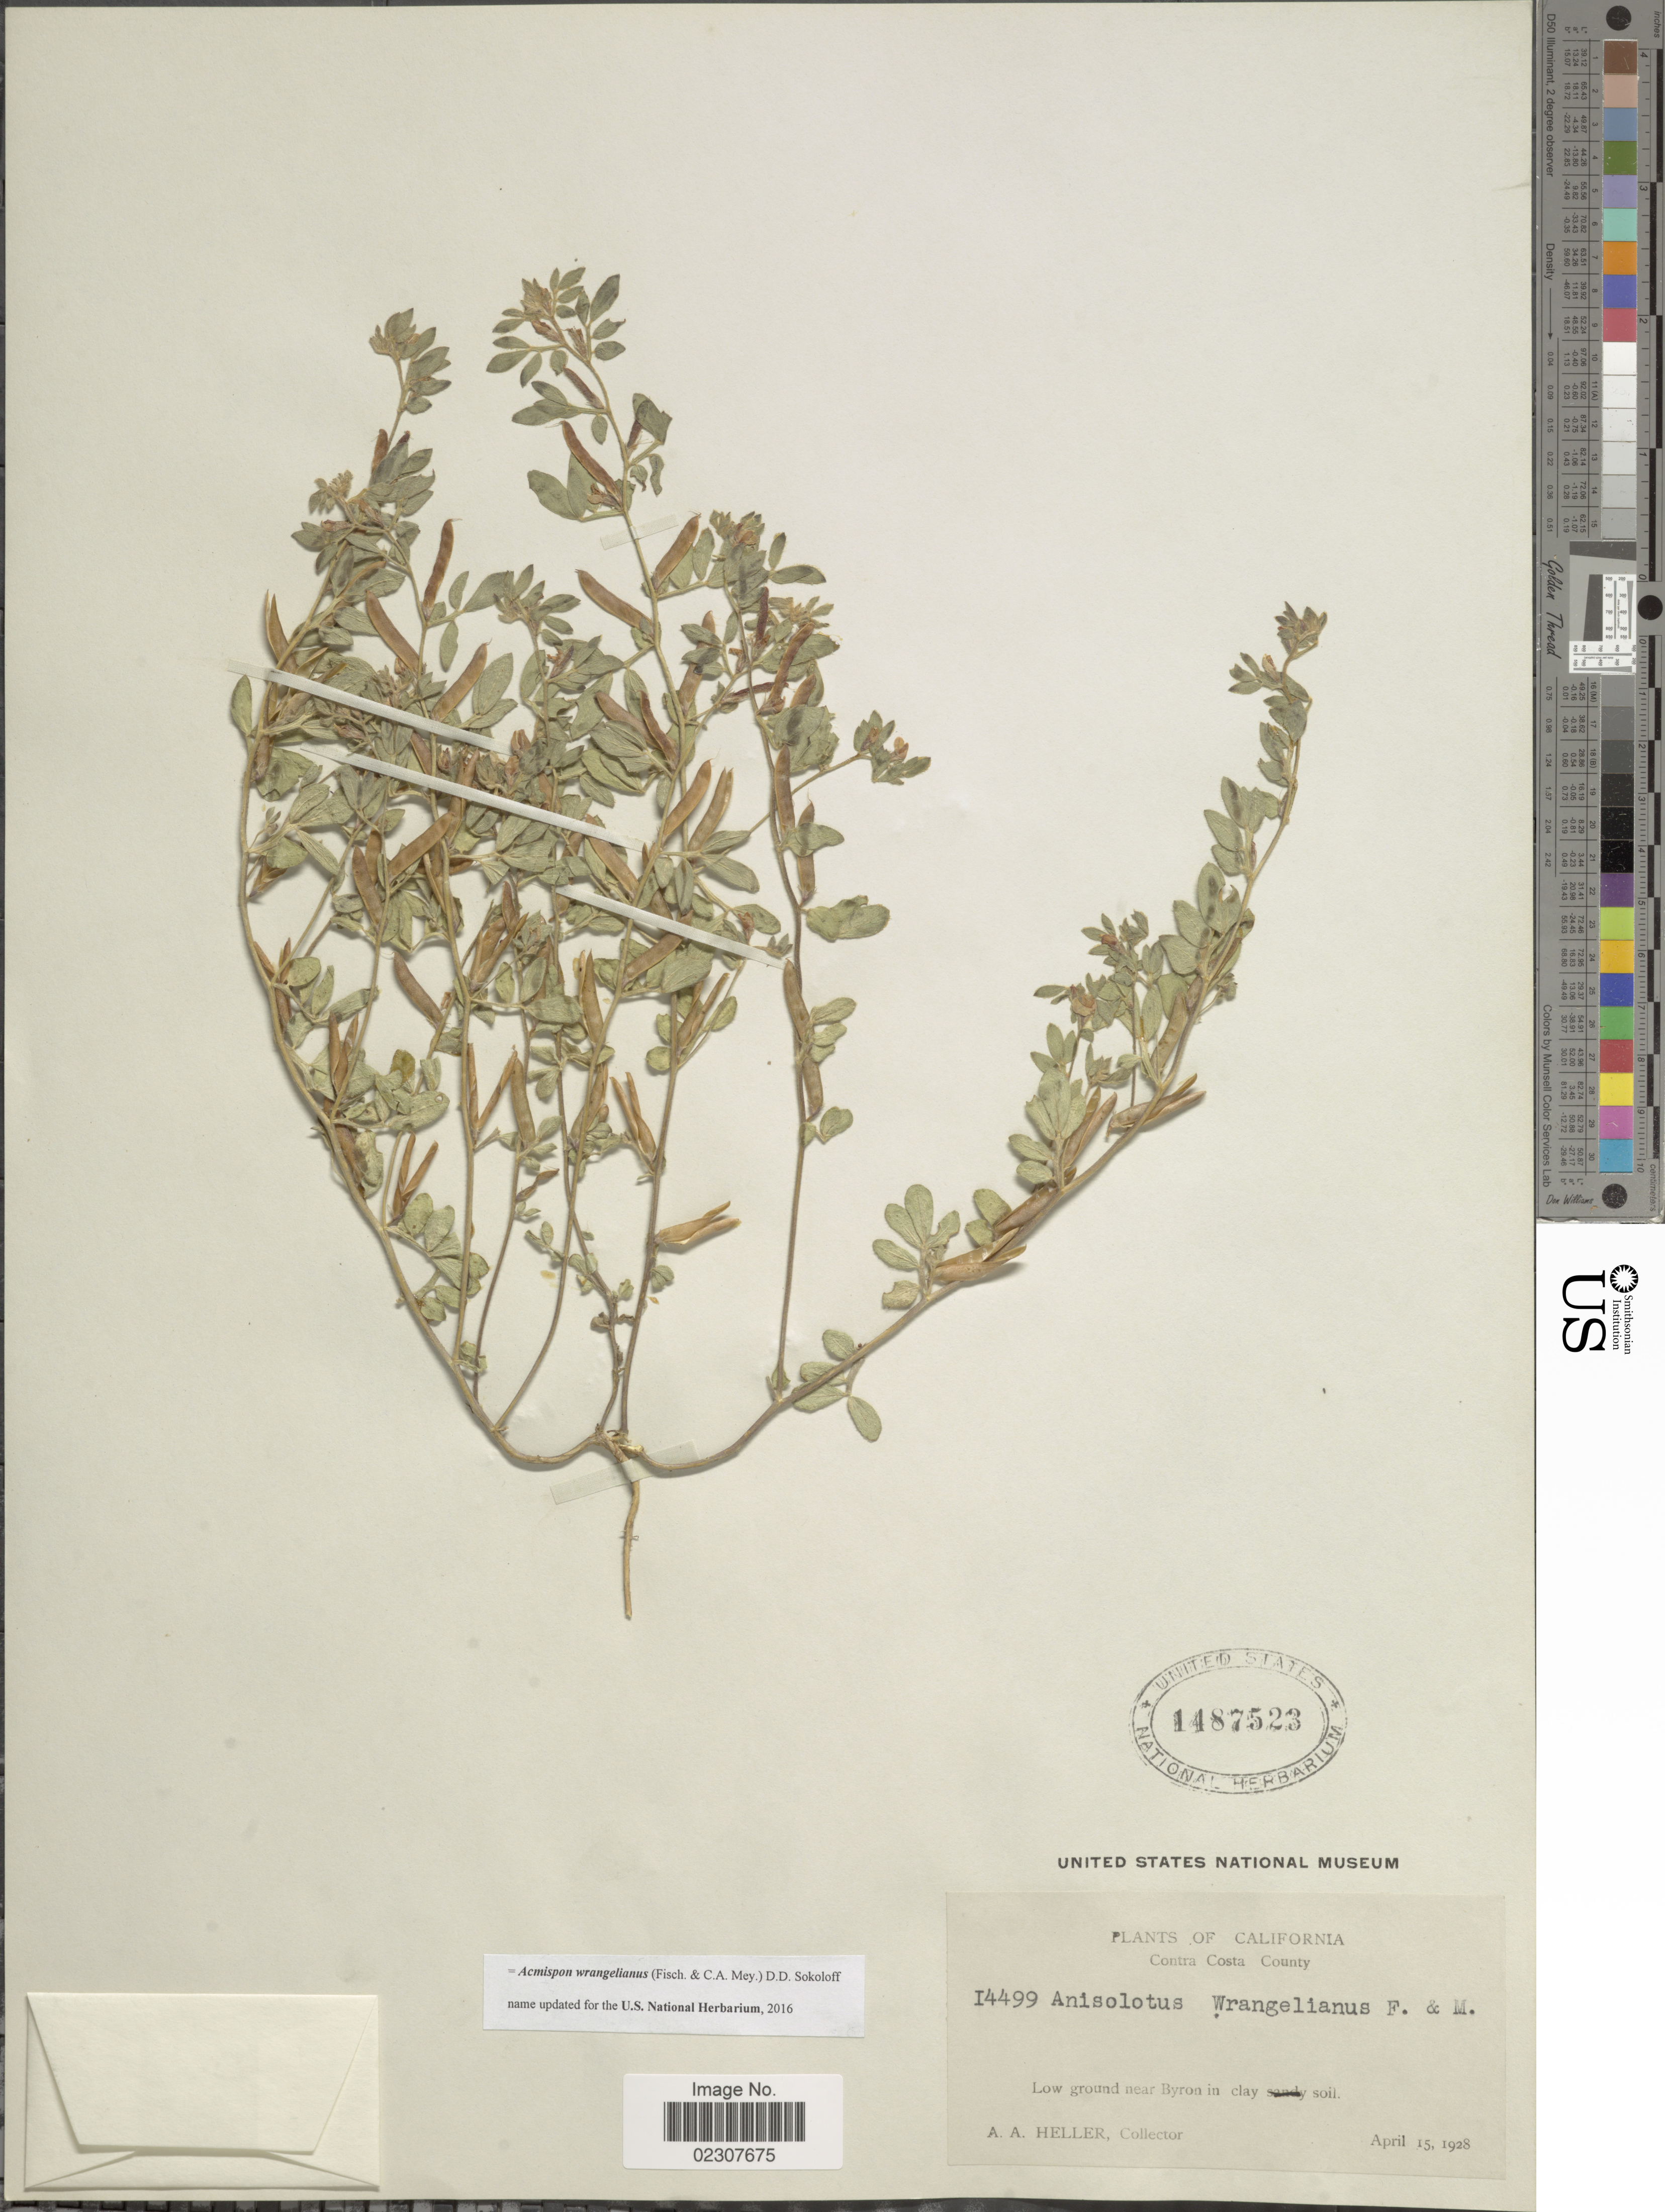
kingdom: Plantae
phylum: Tracheophyta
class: Magnoliopsida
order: Fabales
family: Fabaceae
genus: Acmispon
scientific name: Acmispon wrangelianus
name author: (Fisch. & C.A. Mey.) D.D. Sokoloff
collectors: A. A. Heller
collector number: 14499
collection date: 1928-04-15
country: United States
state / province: California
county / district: Contra Costa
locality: Contra Costa County, Low ground near Byron in clay soil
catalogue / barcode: US 1487523